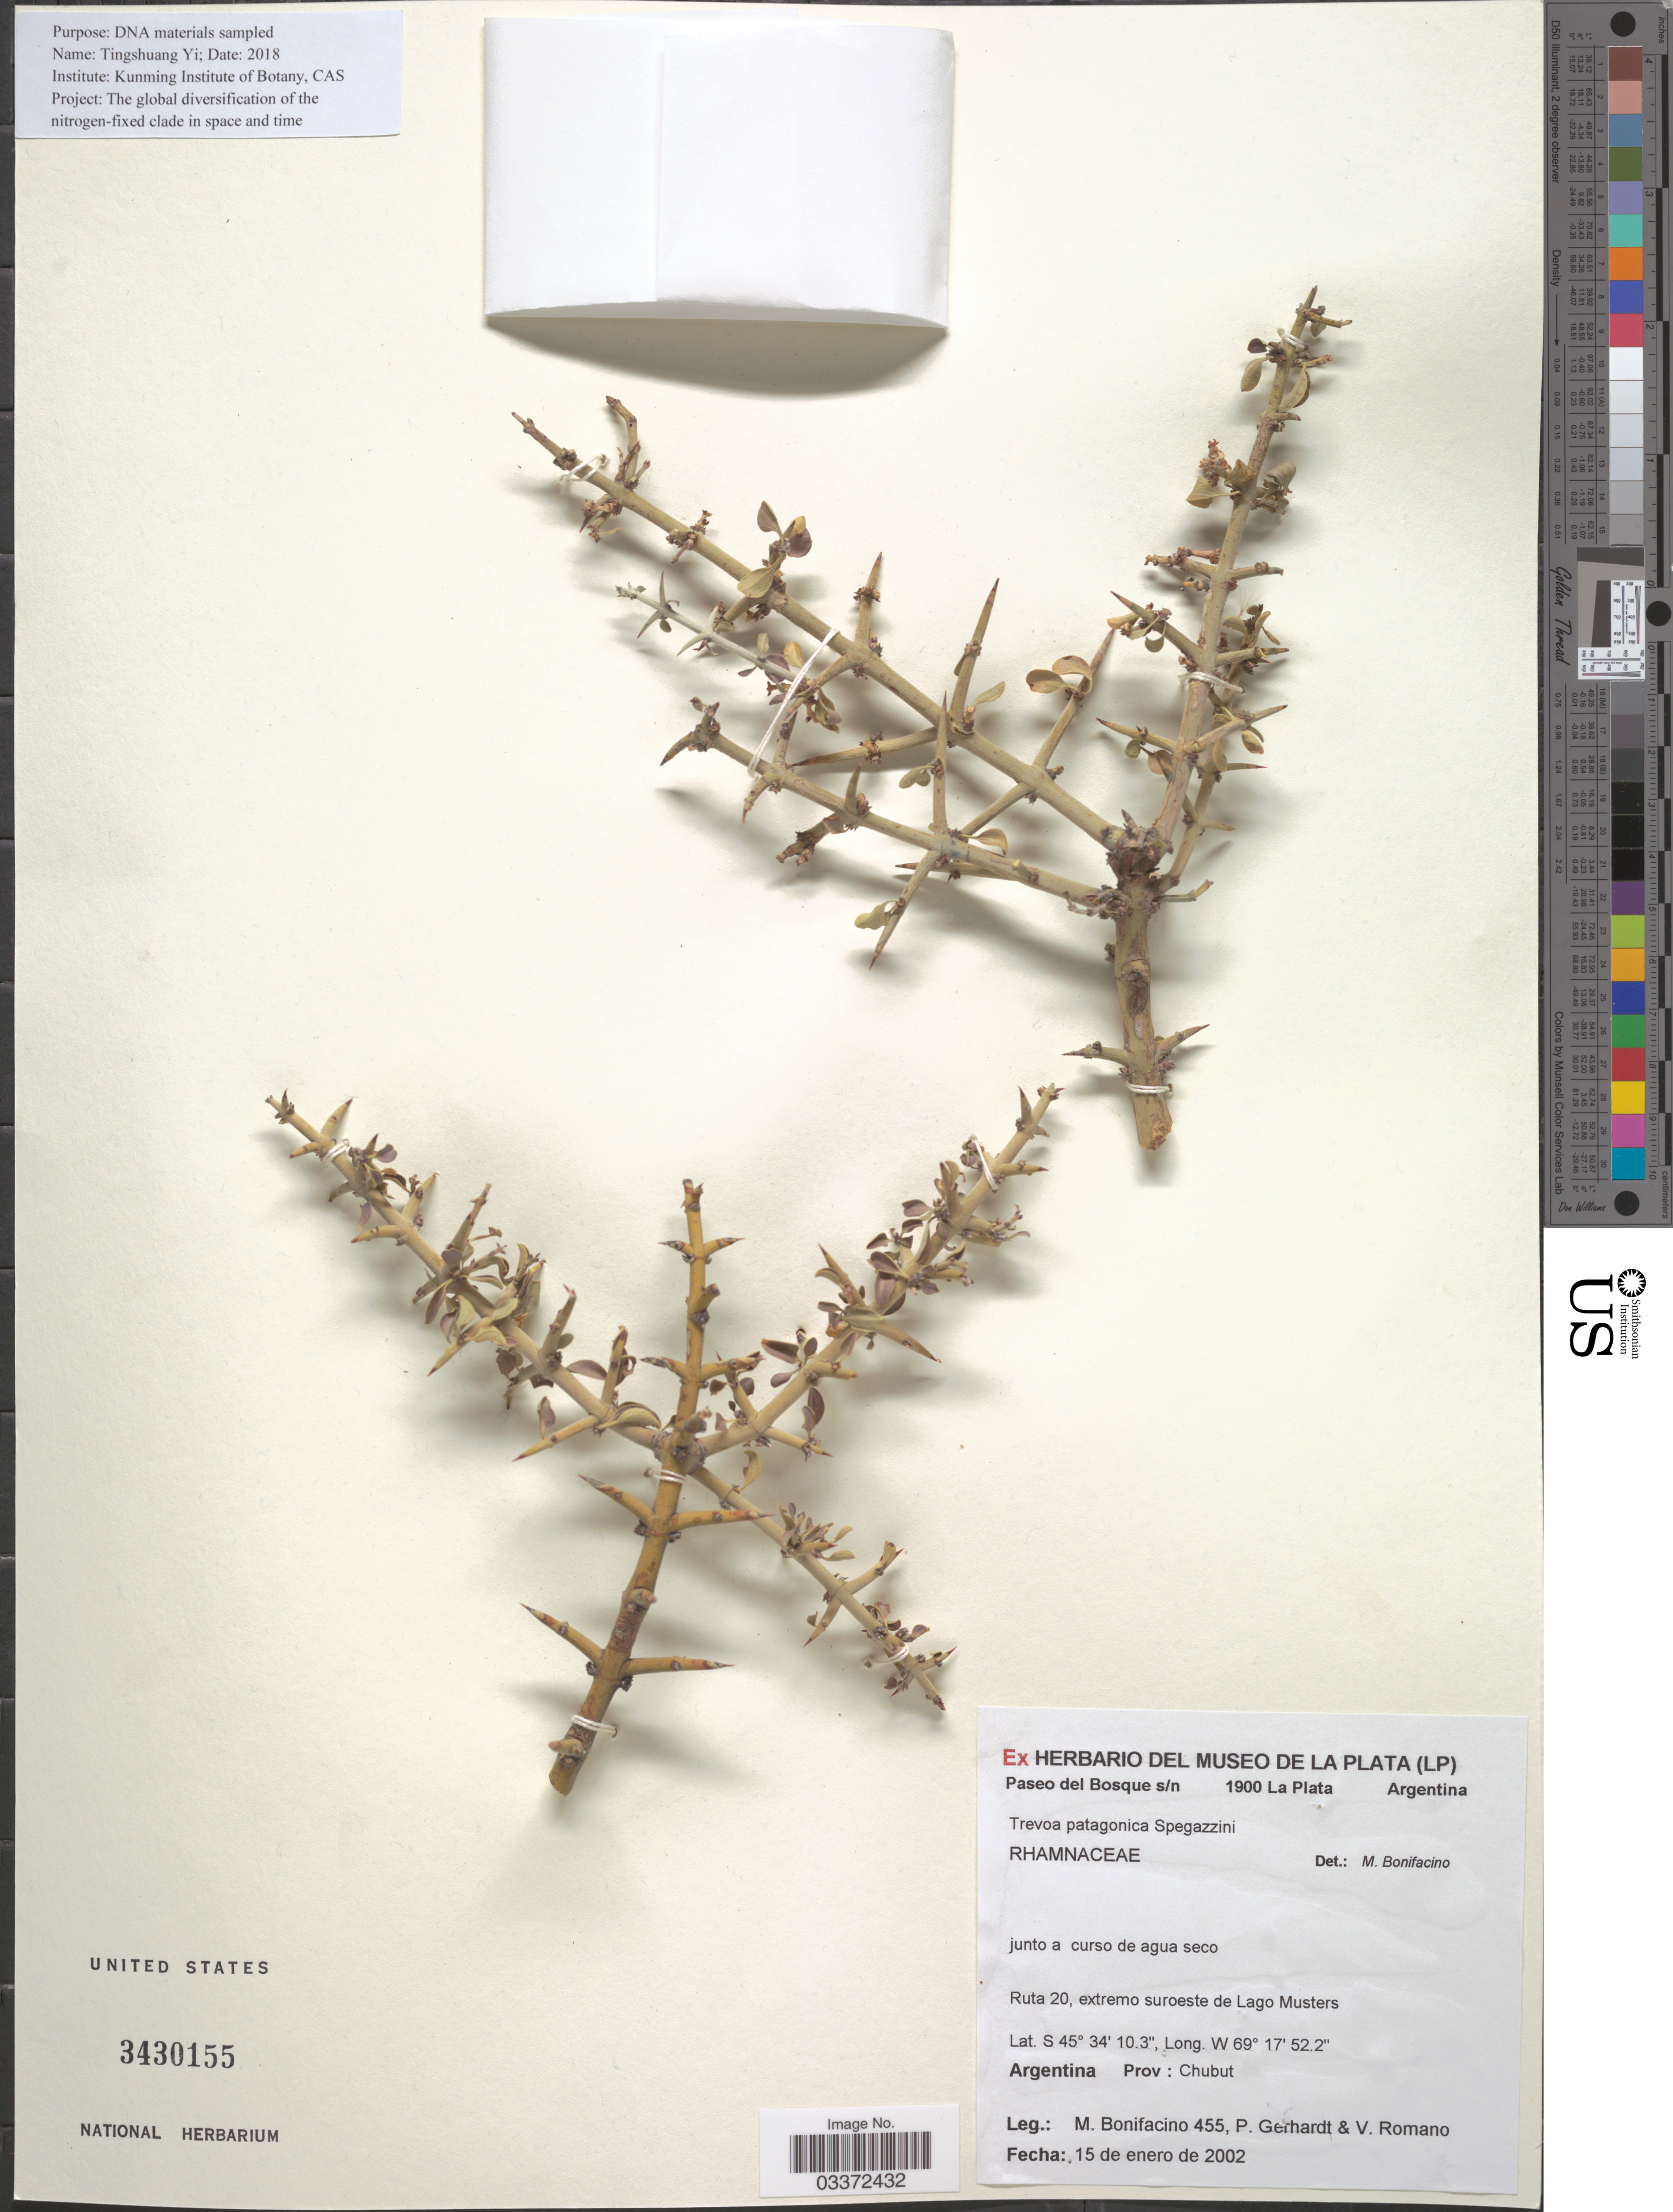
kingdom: Plantae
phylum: Tracheophyta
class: Magnoliopsida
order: Rosales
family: Rhamnaceae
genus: Trevoa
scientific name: Trevoa patagonica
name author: Speg.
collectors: M. Bonifacino, P. Gerhardt & V. Romano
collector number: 0455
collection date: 2002-01-15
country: Argentina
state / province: Chubut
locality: Ruta 20, extremo suroeste de Lago Musters.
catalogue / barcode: US 3430155